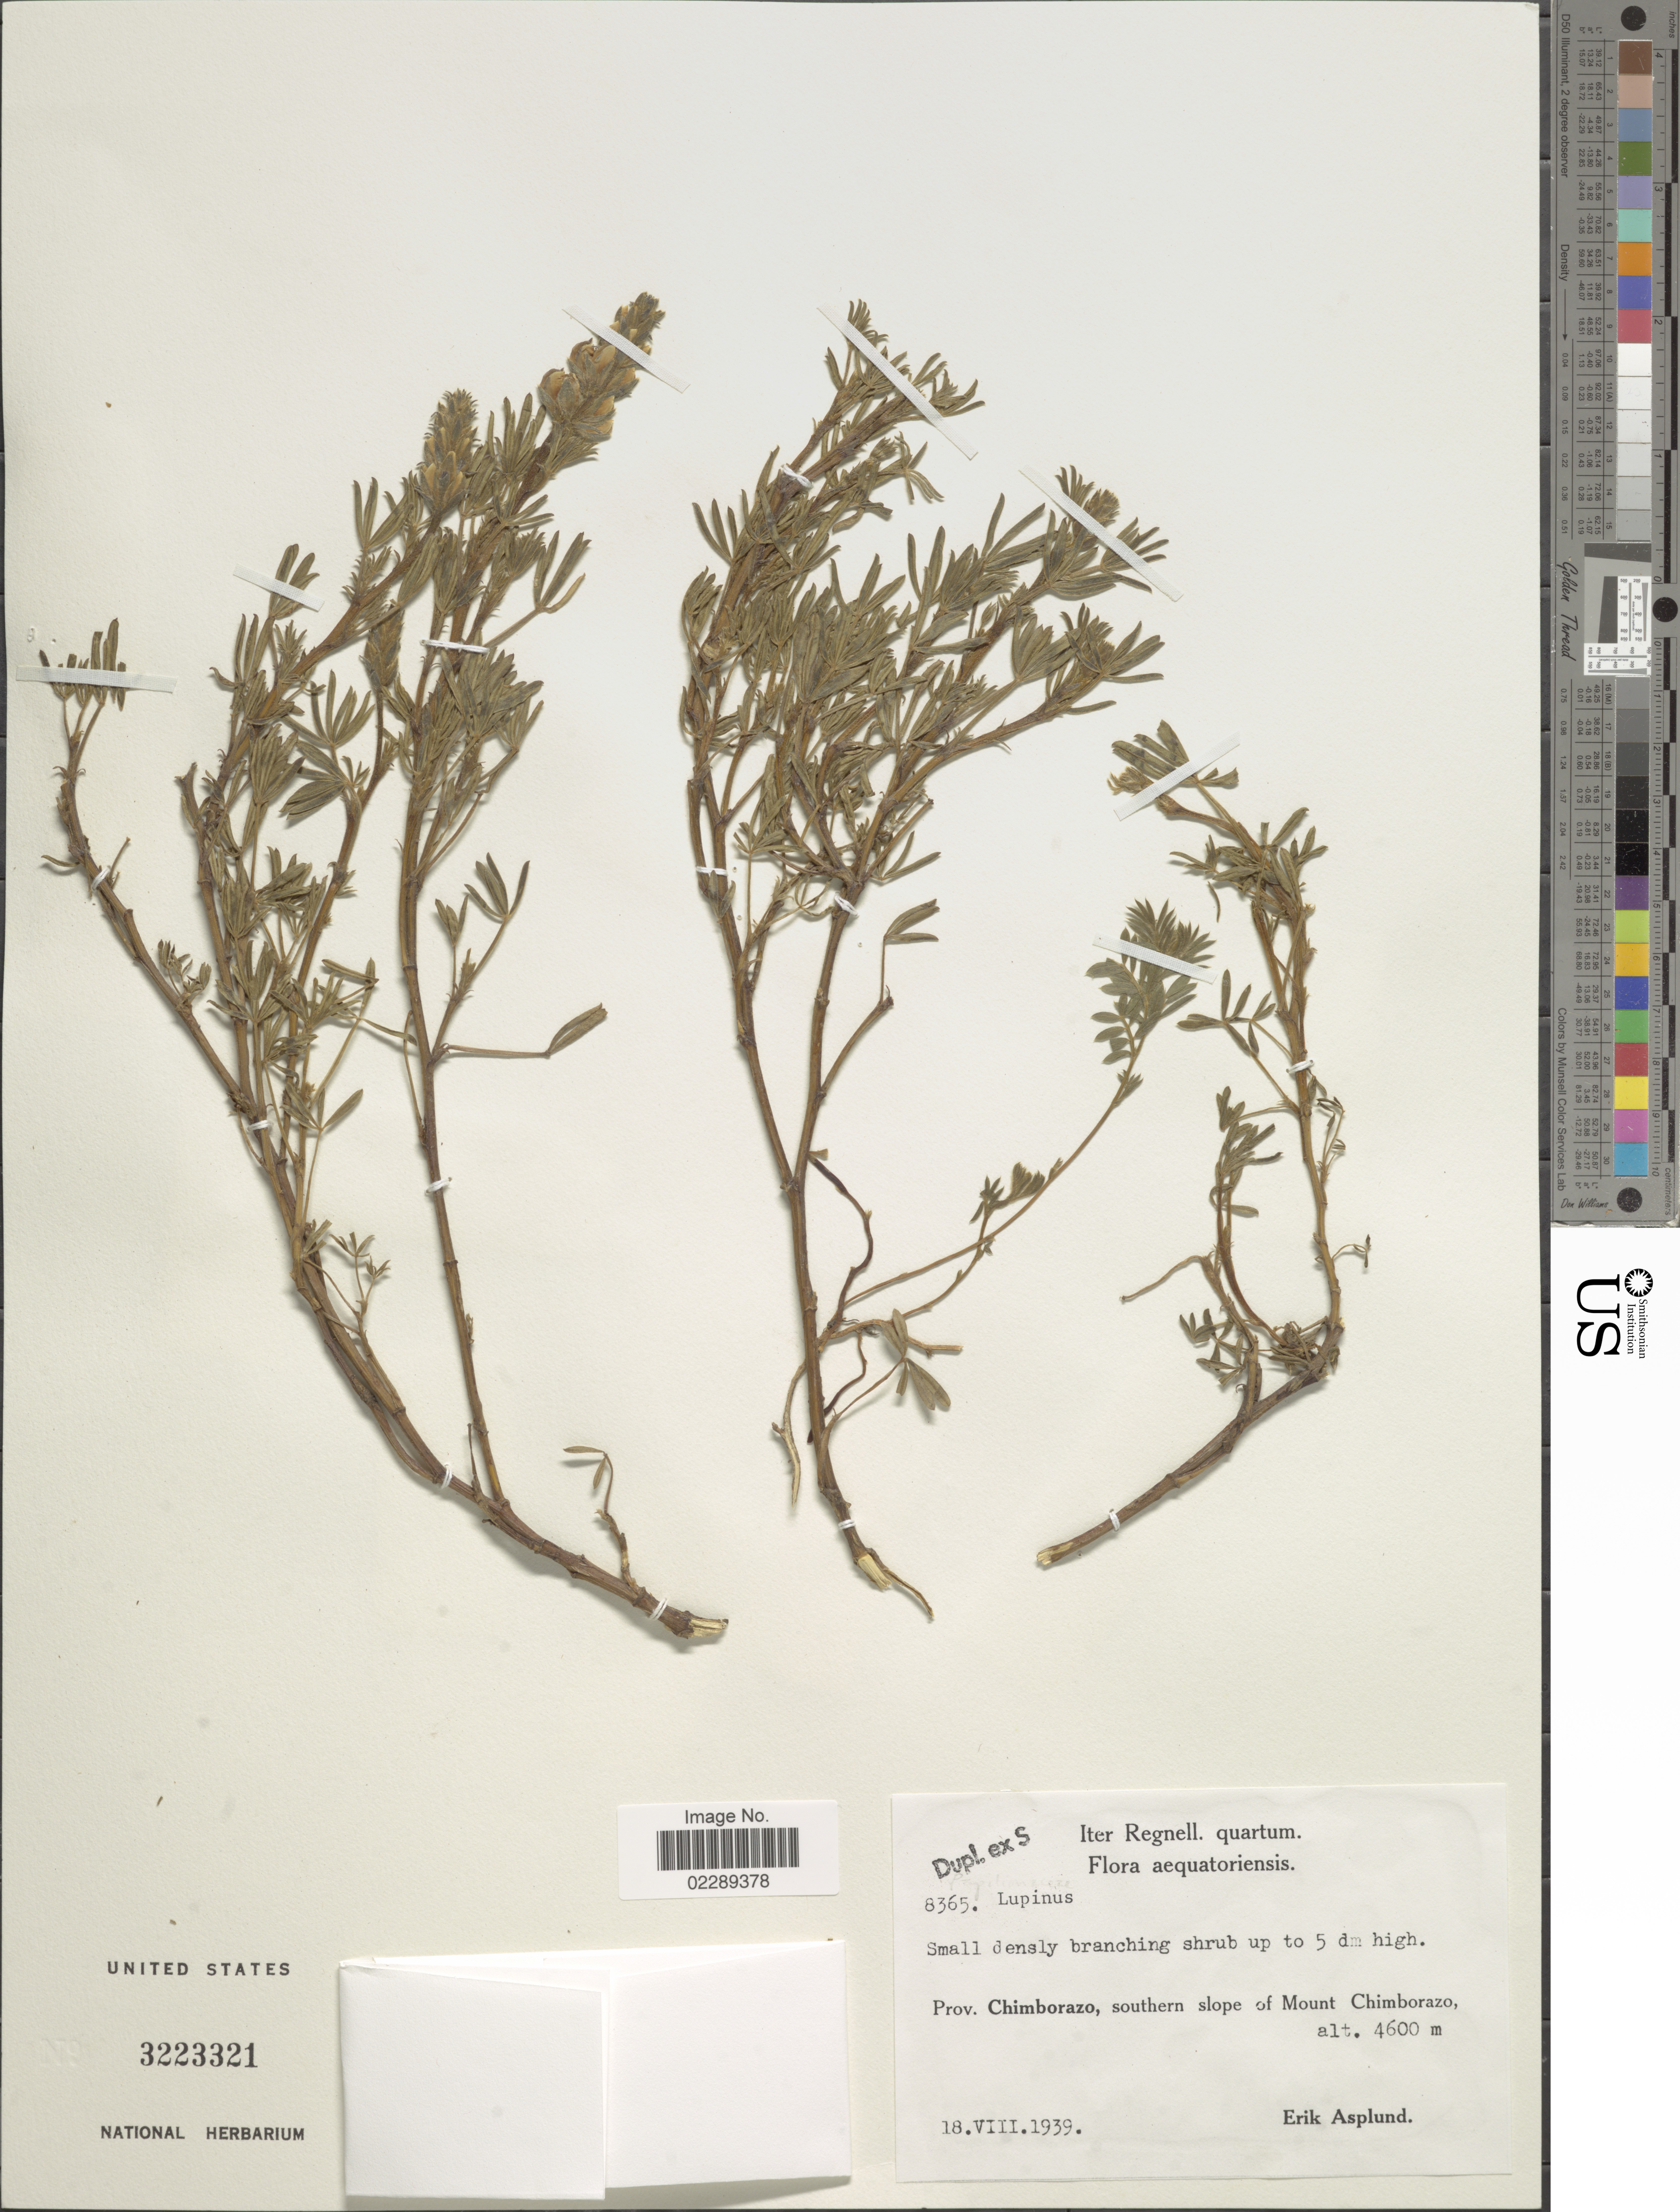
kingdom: Plantae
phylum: Tracheophyta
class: Magnoliopsida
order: Fabales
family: Fabaceae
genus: Lupinus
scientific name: Lupinus sp.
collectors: E. Asplund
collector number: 8365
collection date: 1939-08-18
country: Ecuador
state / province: Chimborazo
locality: Prov. Chimborazo, southern slope of Mount Chimborazo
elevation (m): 4600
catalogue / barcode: US 3223321